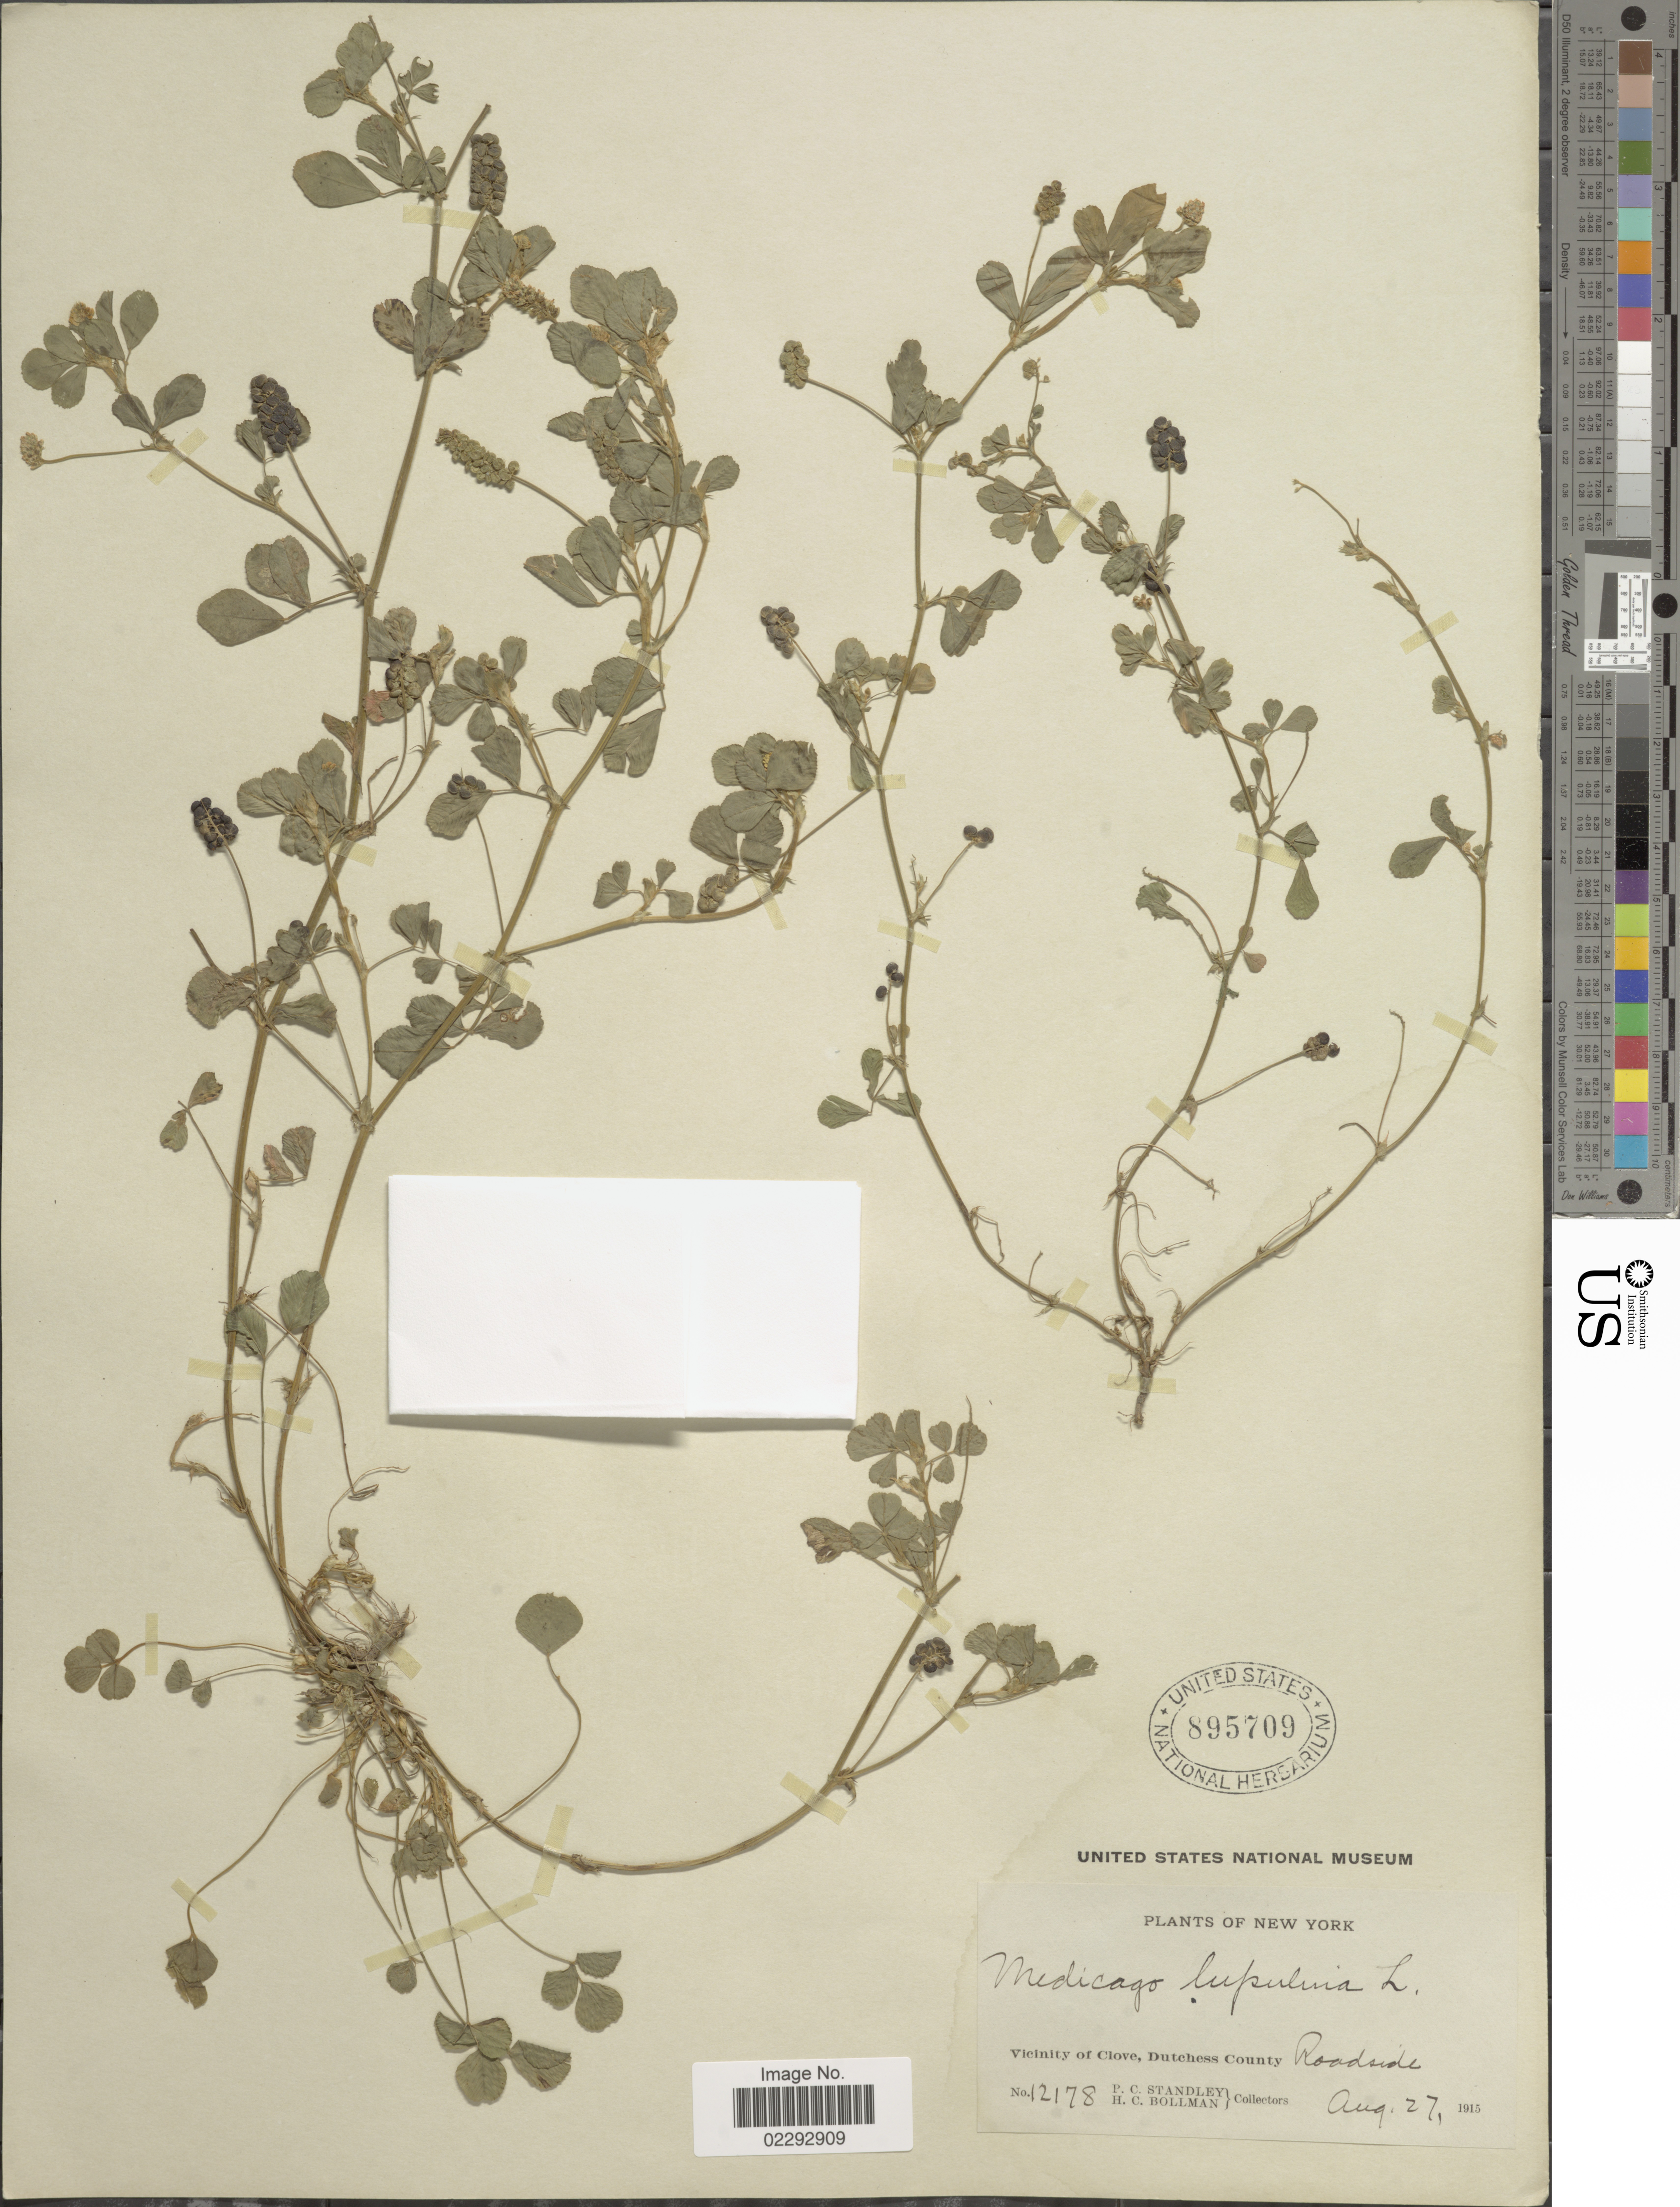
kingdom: Plantae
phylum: Tracheophyta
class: Magnoliopsida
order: Fabales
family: Fabaceae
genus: Medicago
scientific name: Medicago lupulina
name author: L.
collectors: P. C. Standley & H. C. Bollman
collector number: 12178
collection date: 1915-08-27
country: United States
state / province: New York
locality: New York, Vicinity of Clove, Dutchess County. Roadside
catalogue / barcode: US 895709